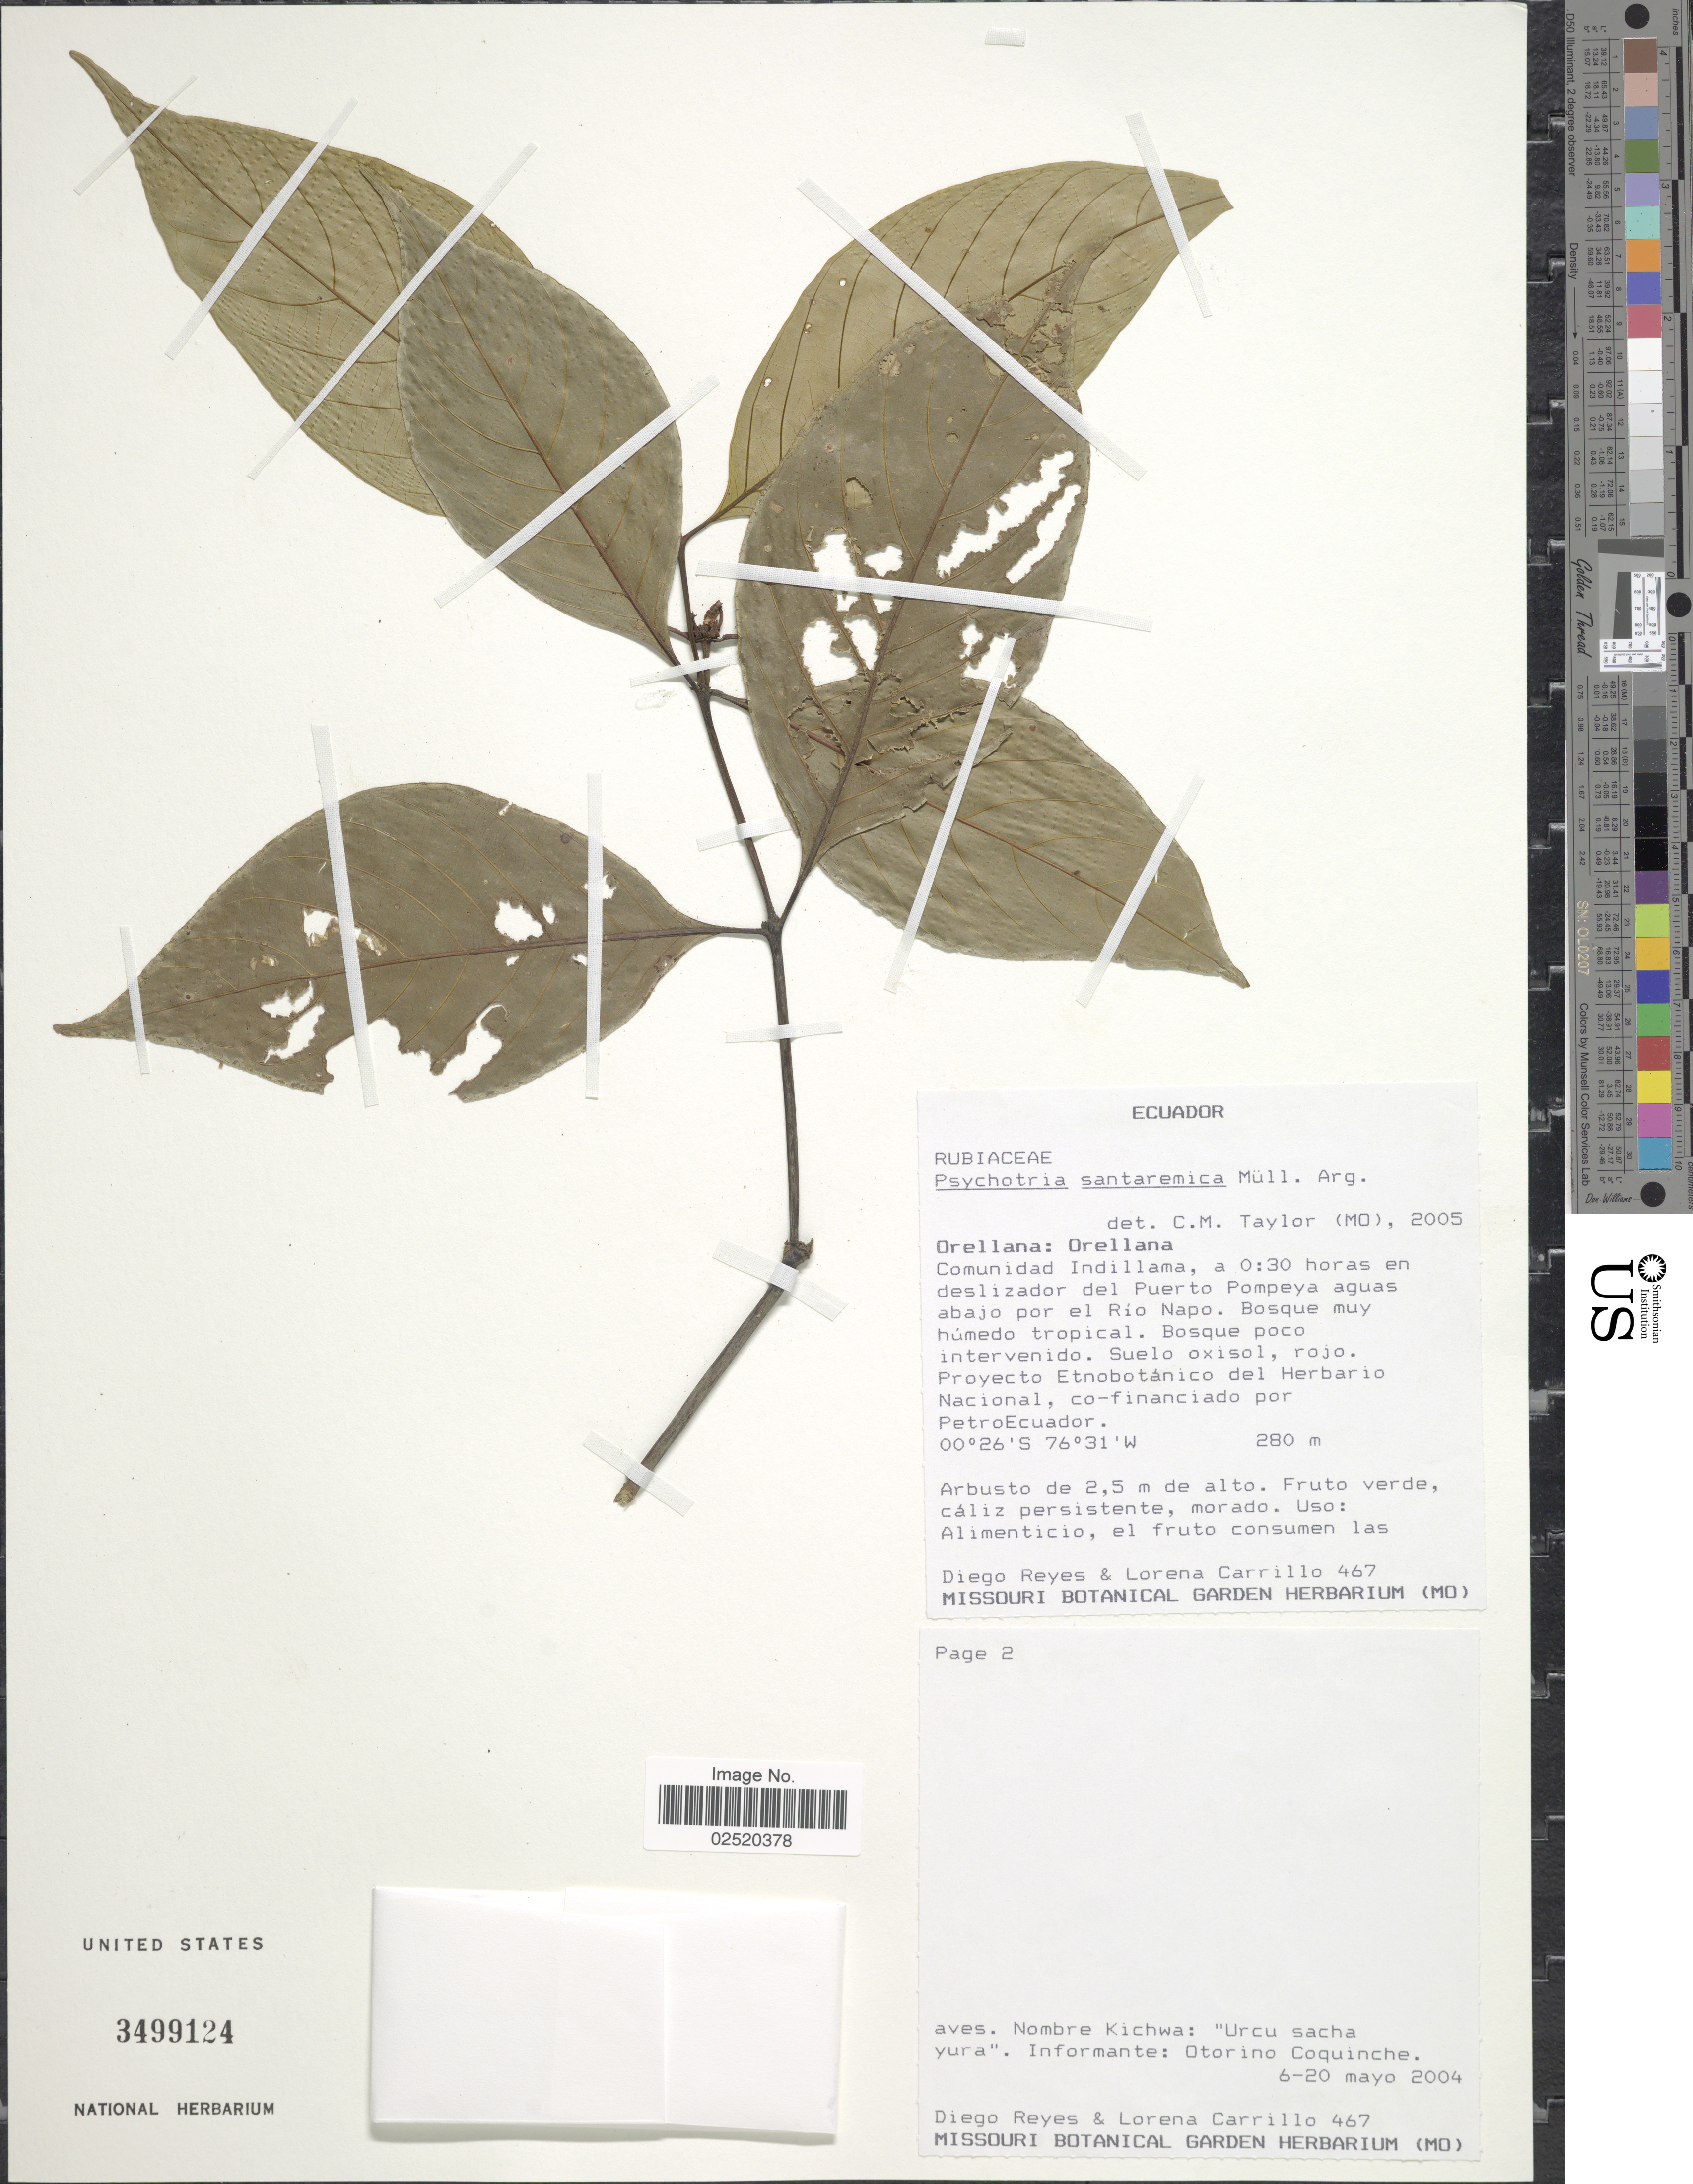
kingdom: Plantae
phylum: Tracheophyta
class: Magnoliopsida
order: Gentianales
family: Rubiaceae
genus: Psychotria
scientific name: Psychotria santaremica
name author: Müll. Arg.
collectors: D. Reyes & L. Carrillo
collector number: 467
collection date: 2004-05-06/2004-05-20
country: Ecuador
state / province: Orellana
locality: Orellana: Orellana, Comunidad Indillama, 0:30 horas en deslizador delPUerto Pompeya aguas abajo por el Rio Napo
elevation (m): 280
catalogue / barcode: US 3499124